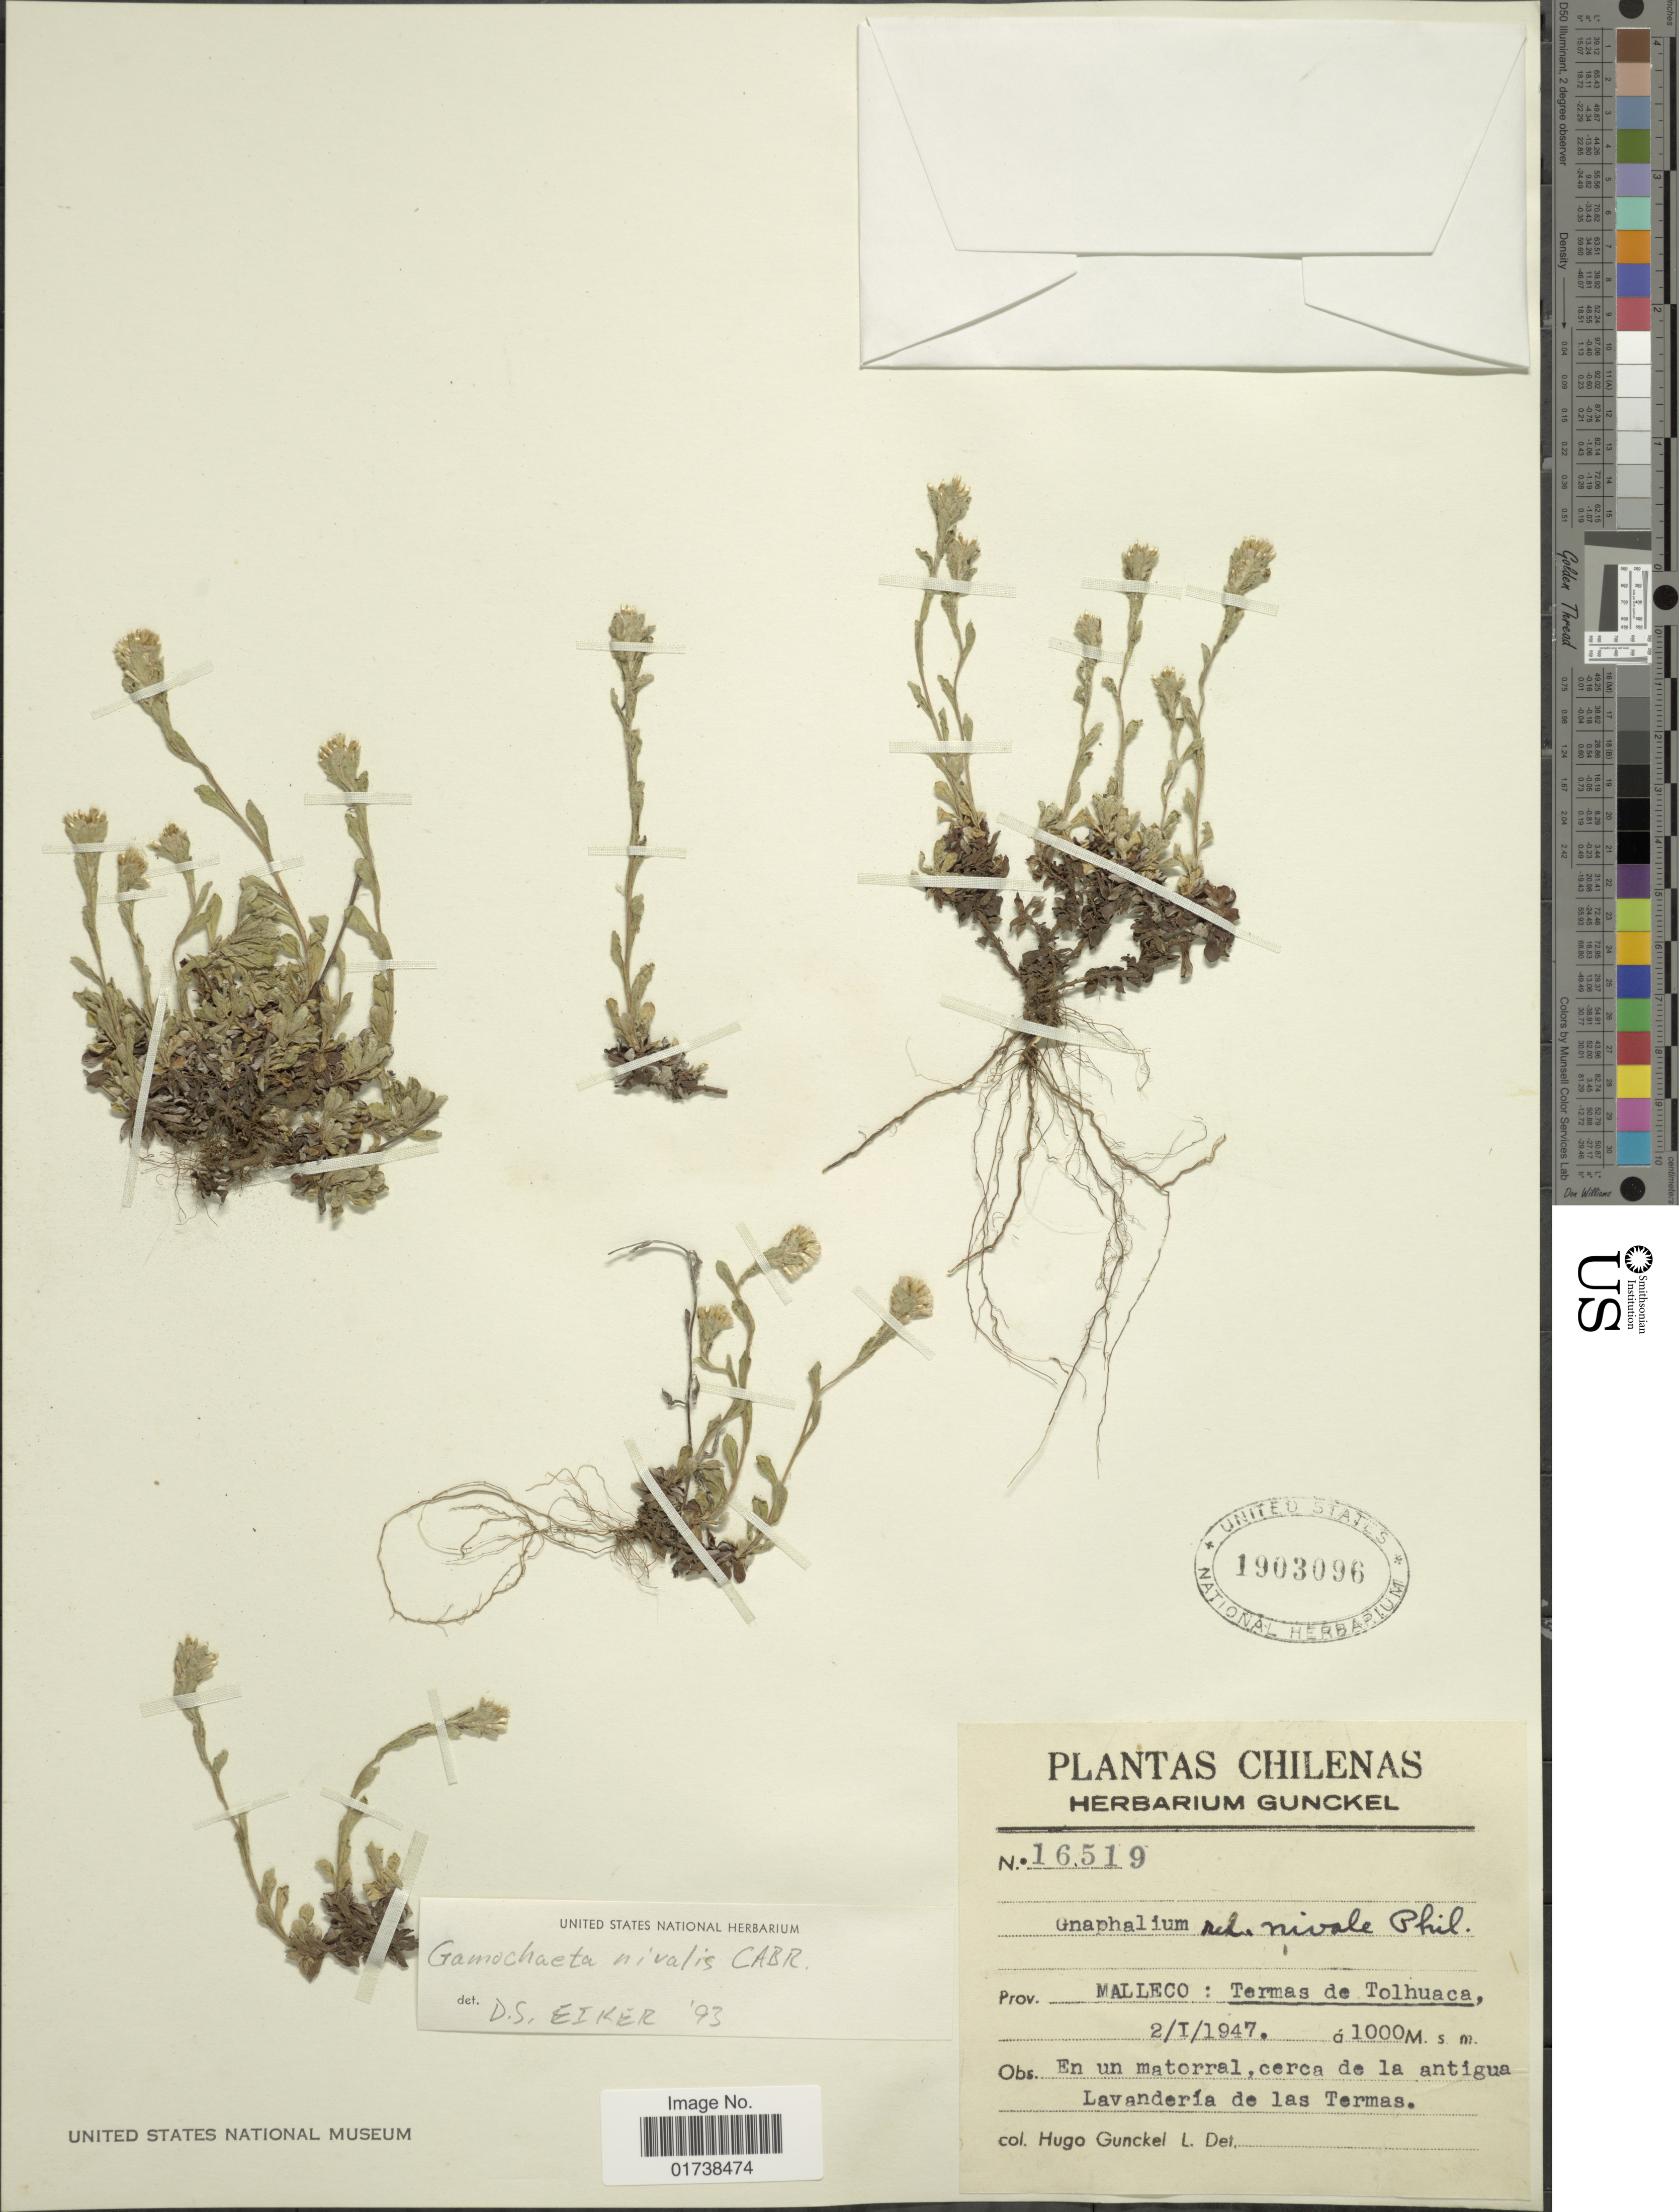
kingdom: Plantae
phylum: Tracheophyta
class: Magnoliopsida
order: Asterales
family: Asteraceae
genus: Gamochaeta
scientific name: Gamochaeta nivalis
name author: Cabrera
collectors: H. Gunckel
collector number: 16519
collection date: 1947-01-02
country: Chile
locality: Prov. Mallego: Termas de Tolhuaca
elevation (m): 1000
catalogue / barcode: US 1903096